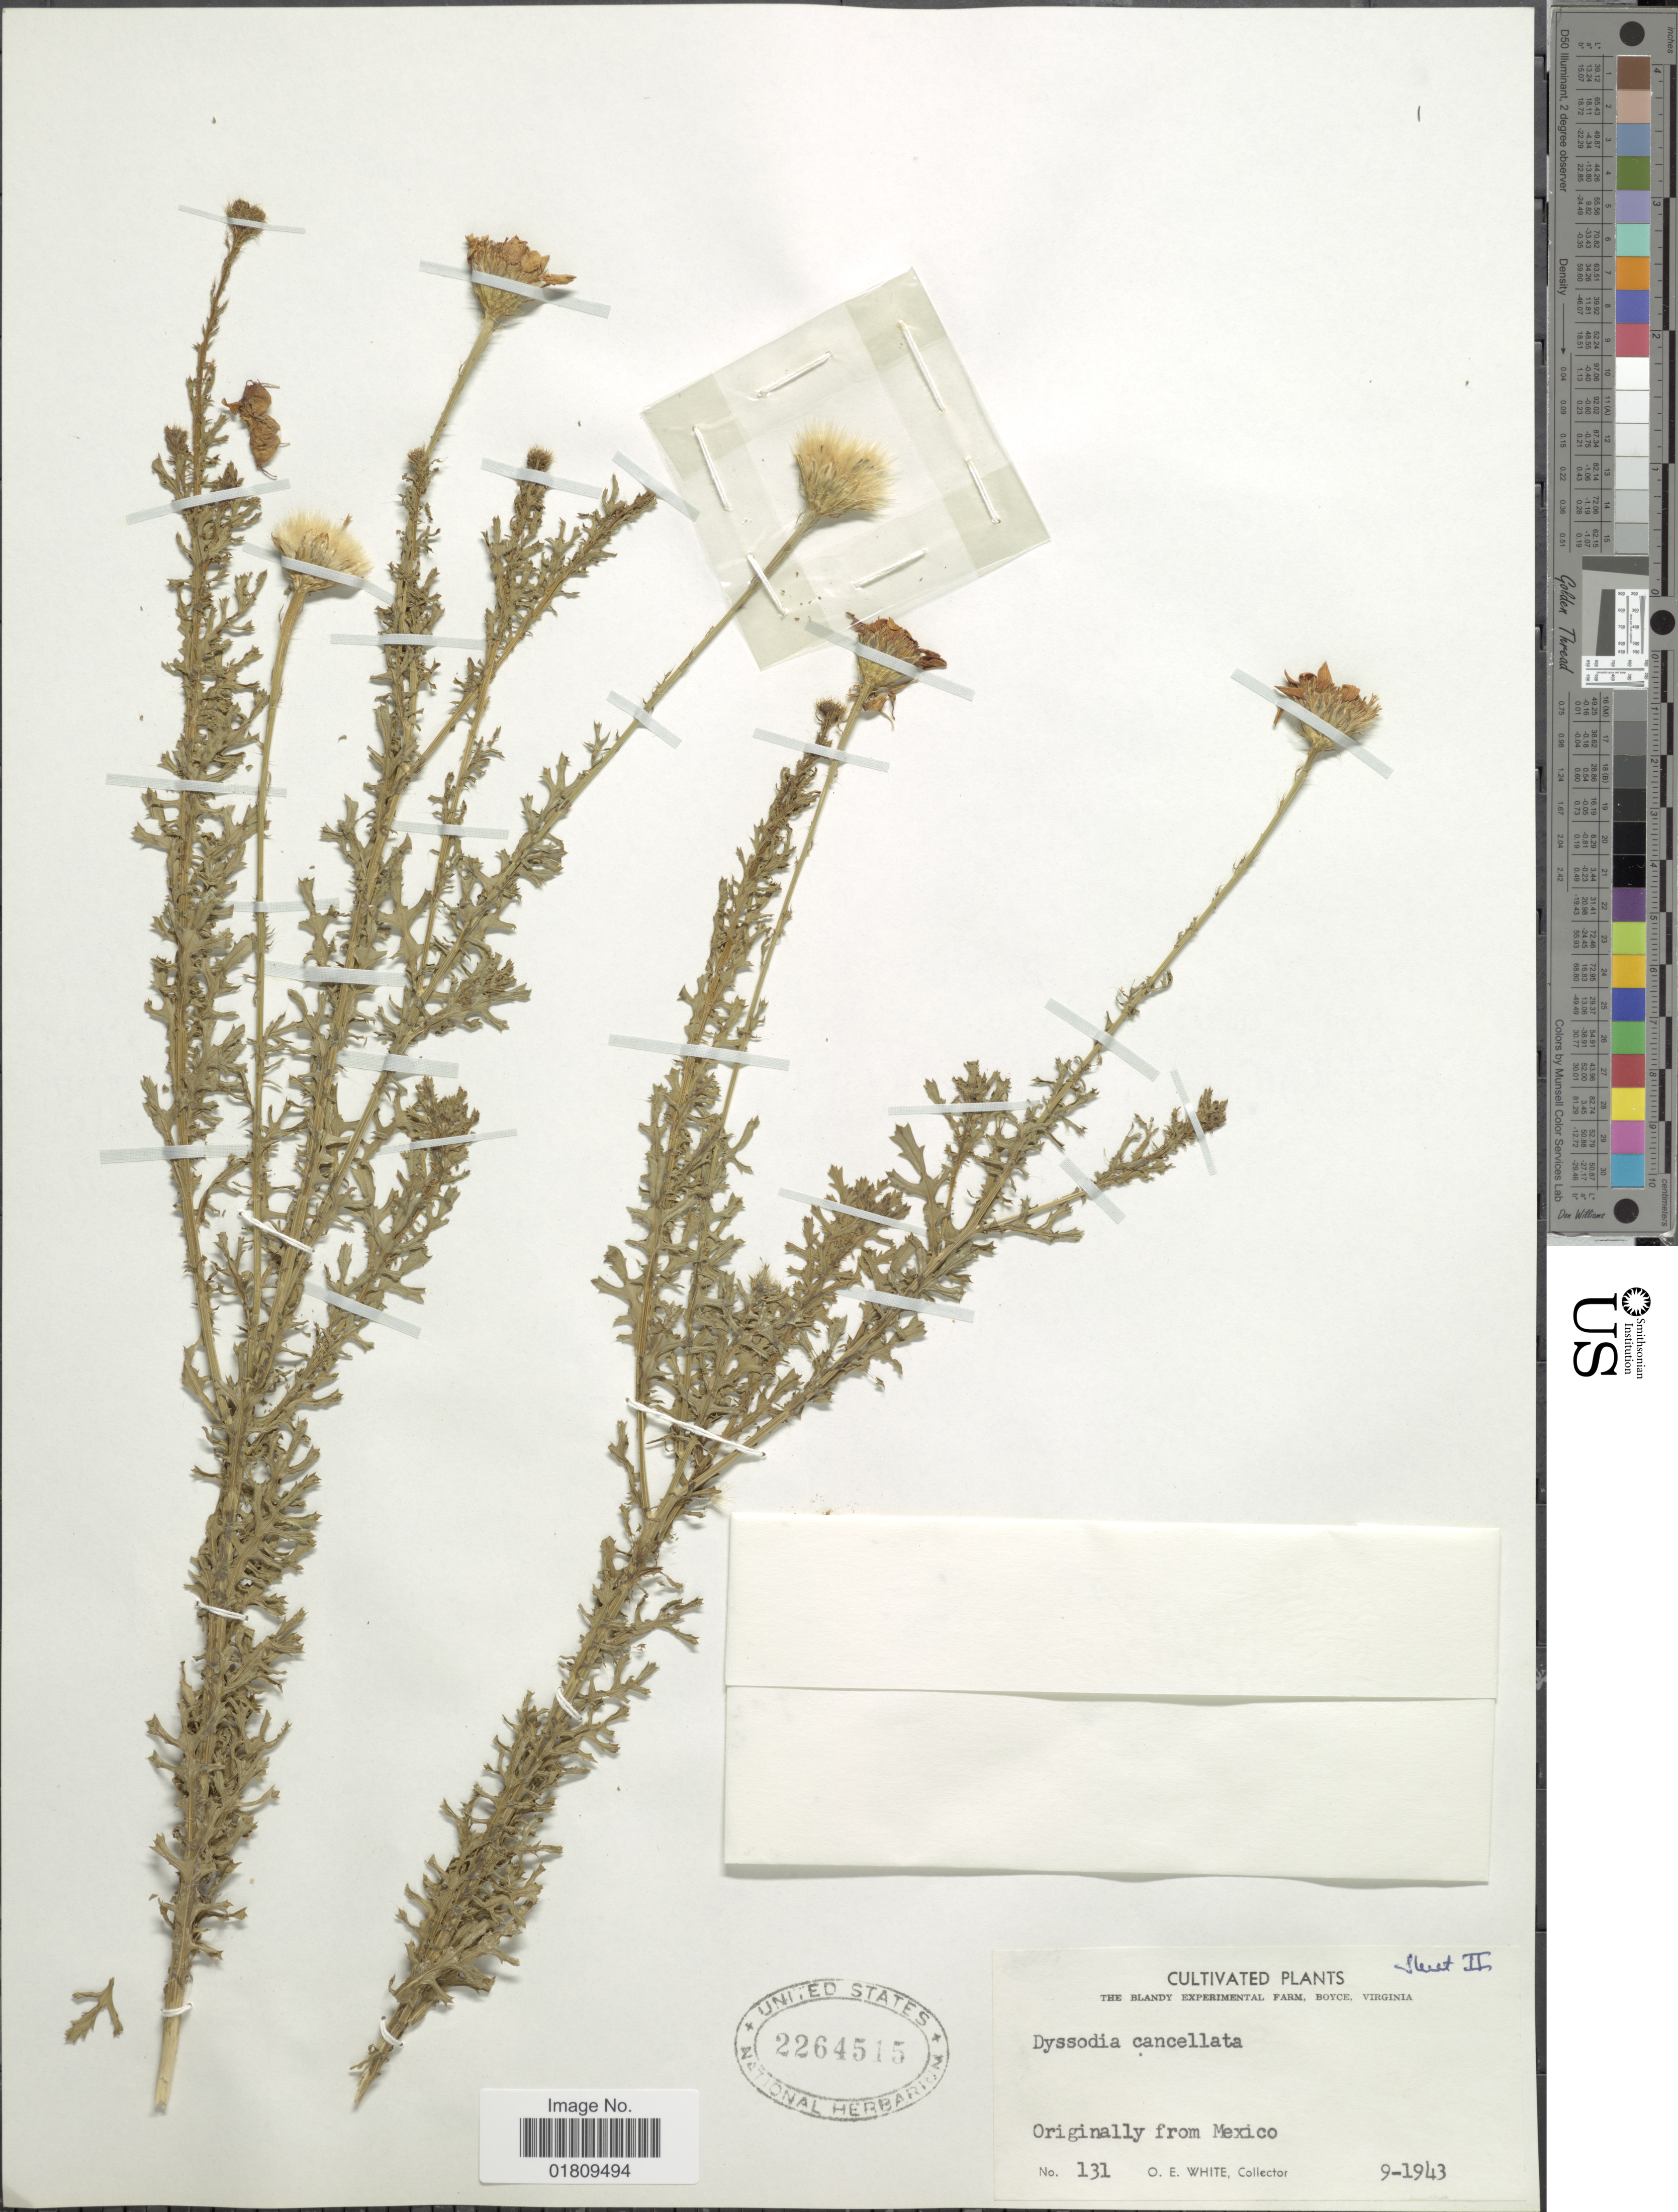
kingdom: Plantae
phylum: Tracheophyta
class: Magnoliopsida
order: Asterales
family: Asteraceae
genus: Dyssodia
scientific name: Dyssodia cancellata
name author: (Cass.) A. Gray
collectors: O. E. White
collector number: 131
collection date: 1943-09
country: United States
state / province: Virginia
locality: The Blandy Experimental Farm Boyce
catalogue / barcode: US 2264515